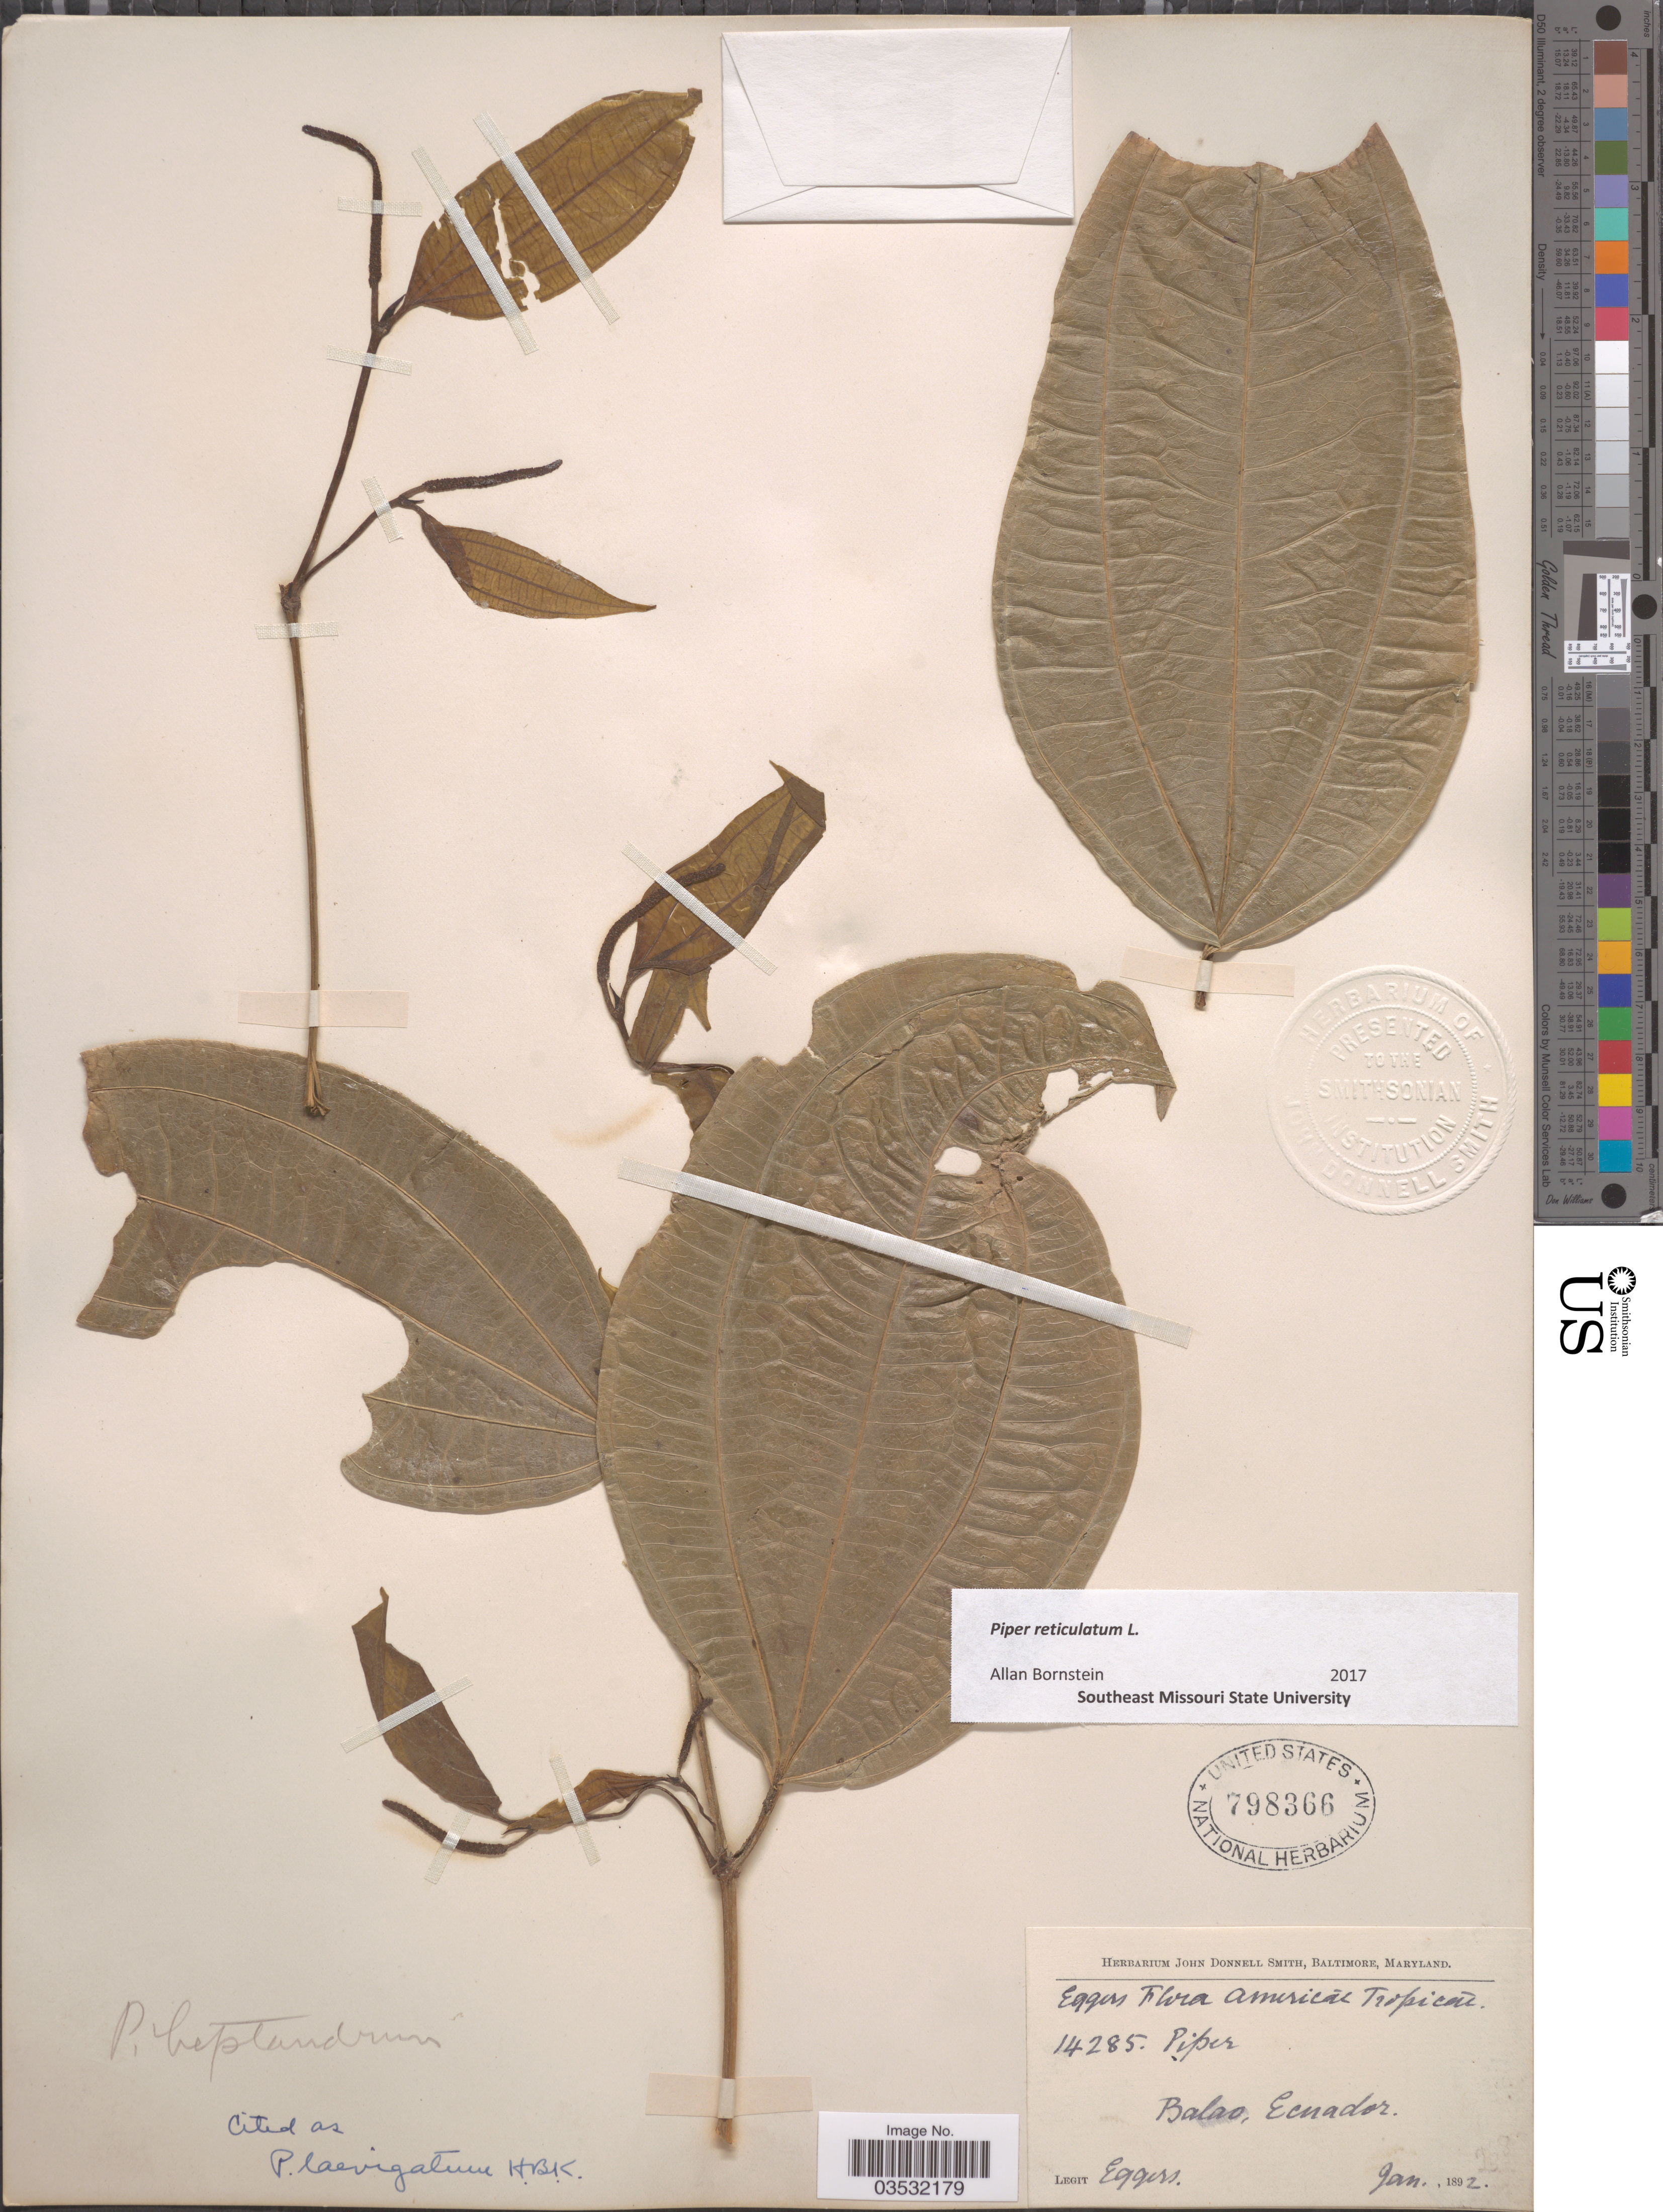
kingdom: Plantae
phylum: Tracheophyta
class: Magnoliopsida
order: Piperales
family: Piperaceae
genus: Piper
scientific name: Piper reticulatum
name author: L.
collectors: -. Eggers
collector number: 14285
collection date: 1892-01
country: Ecuador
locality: Americáe Tropicáe. Balao.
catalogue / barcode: US 798366